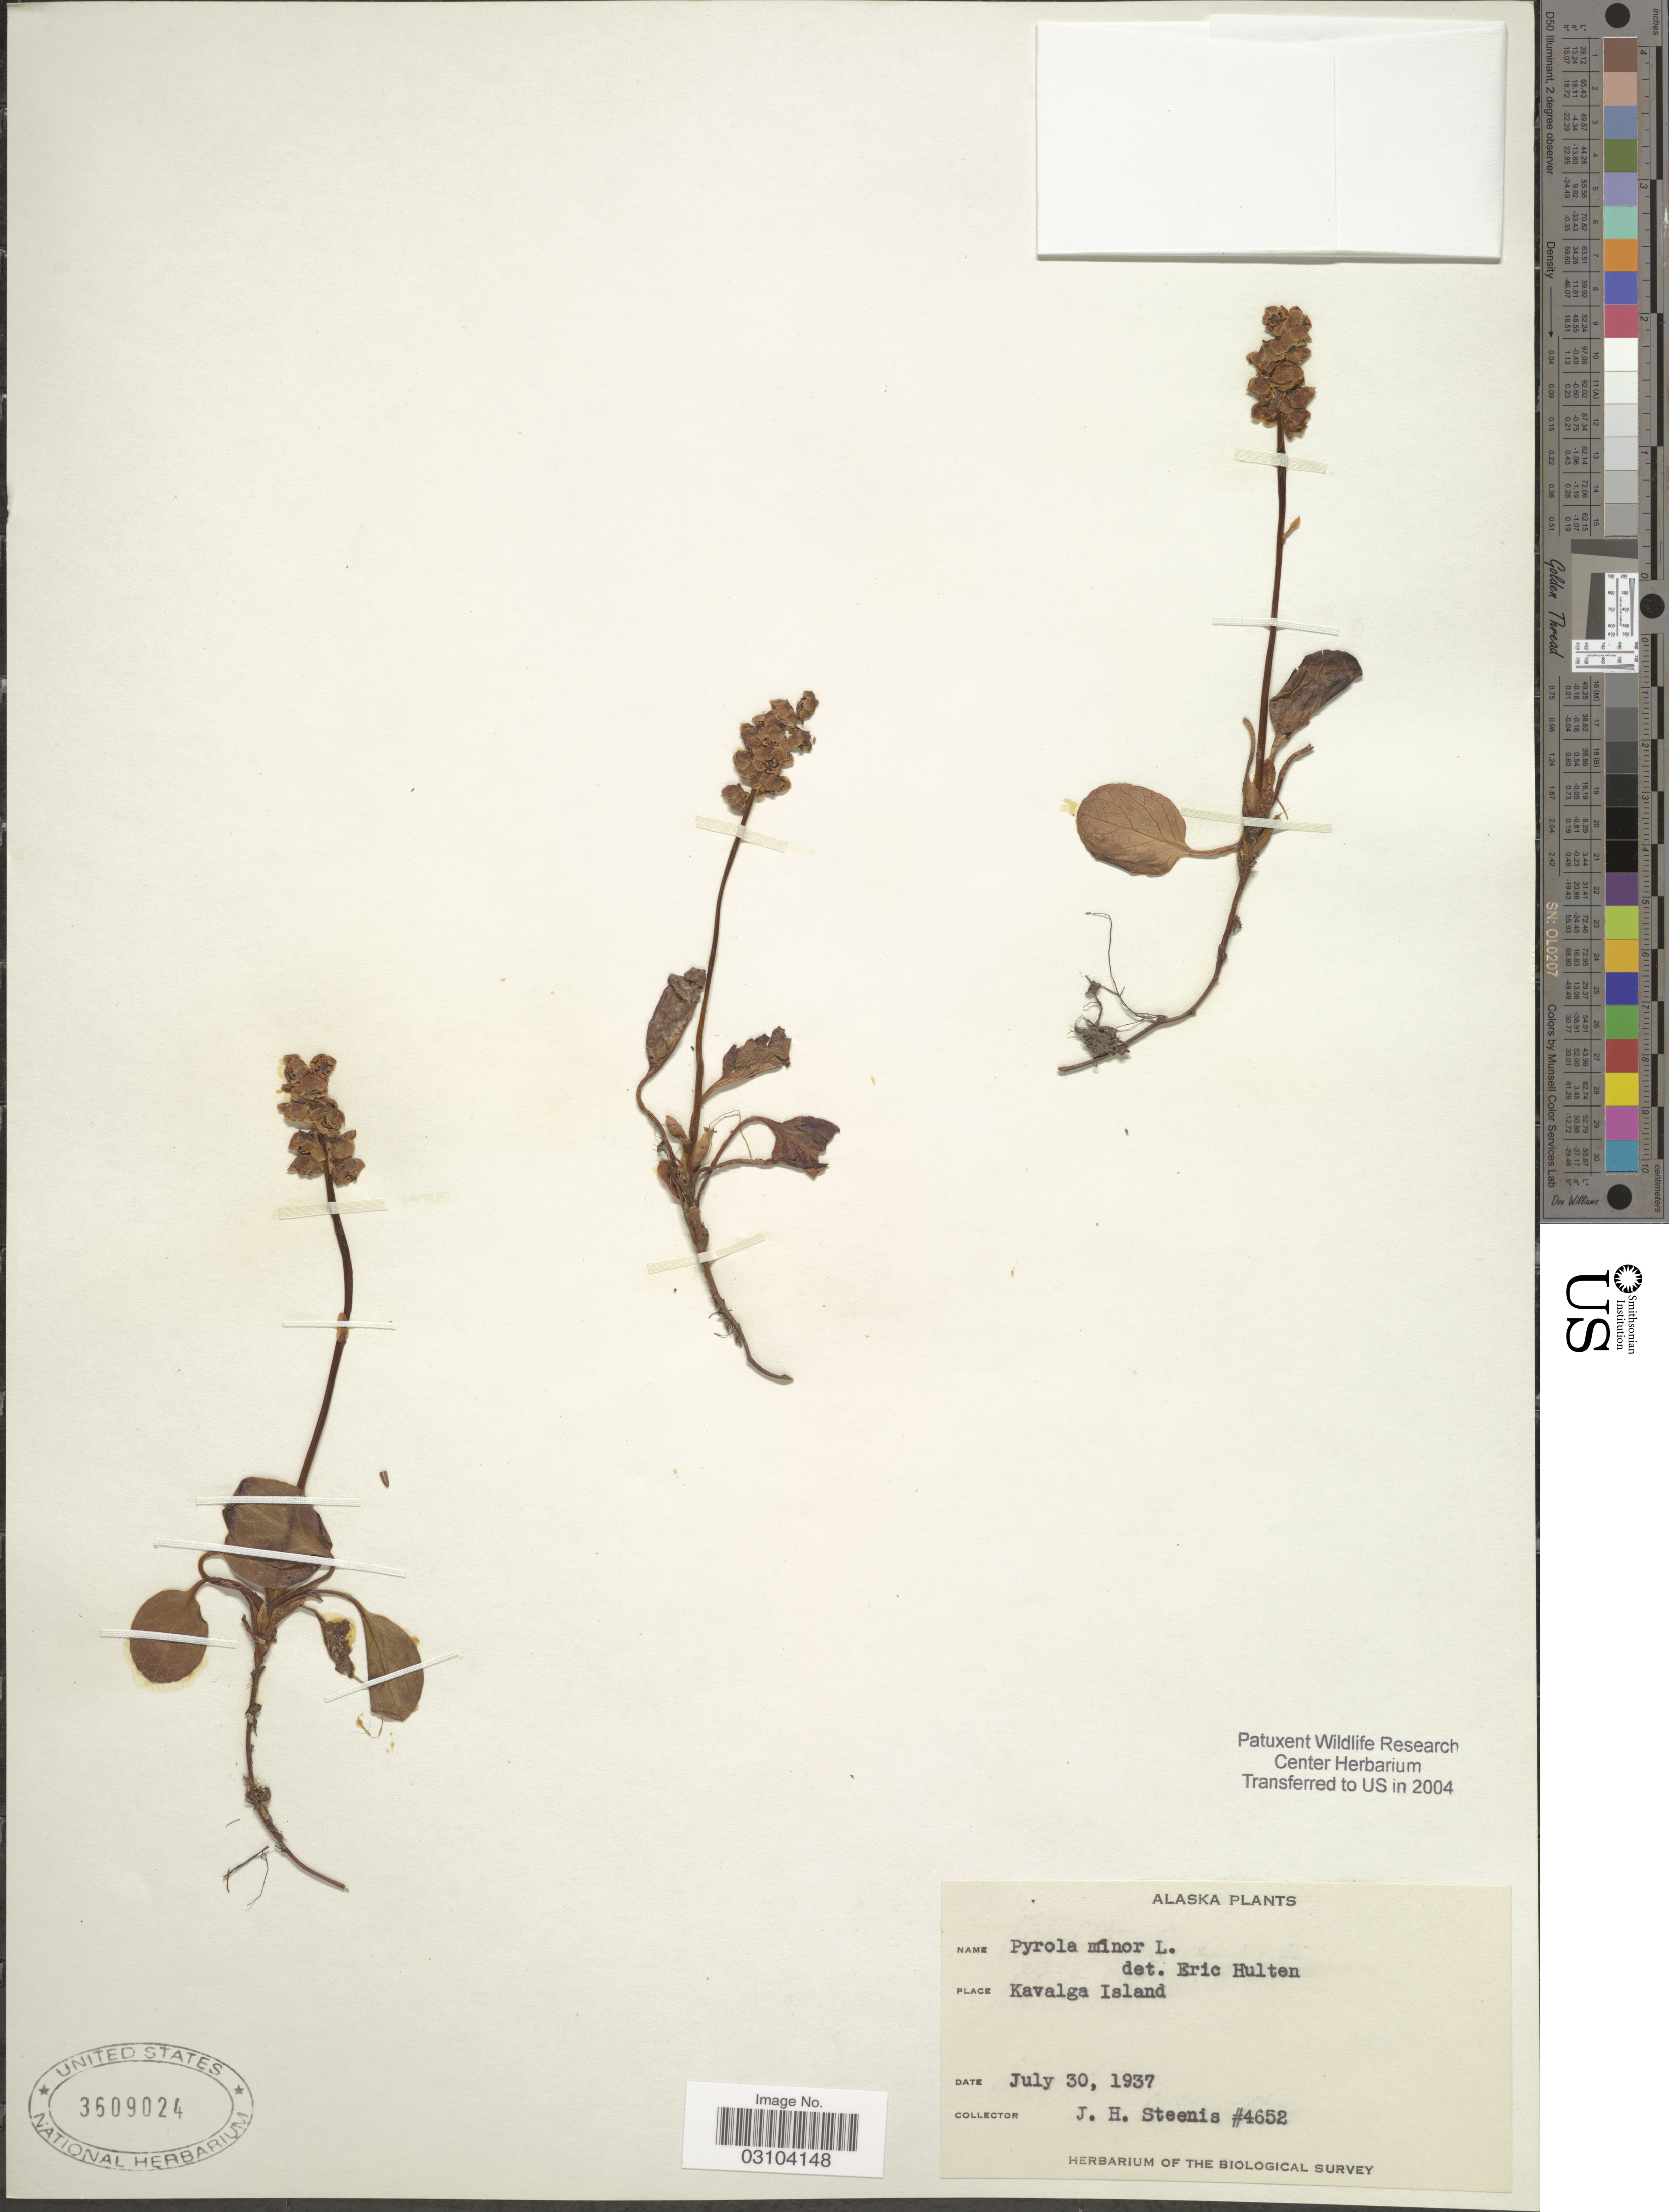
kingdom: Plantae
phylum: Tracheophyta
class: Magnoliopsida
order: Ericales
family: Ericaceae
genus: Pyrola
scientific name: Pyrola minor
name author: L.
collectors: J. H. Steenis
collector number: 4652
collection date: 1937-07-30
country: United States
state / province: Alaska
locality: Kavalga Island.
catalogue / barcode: US 3609024